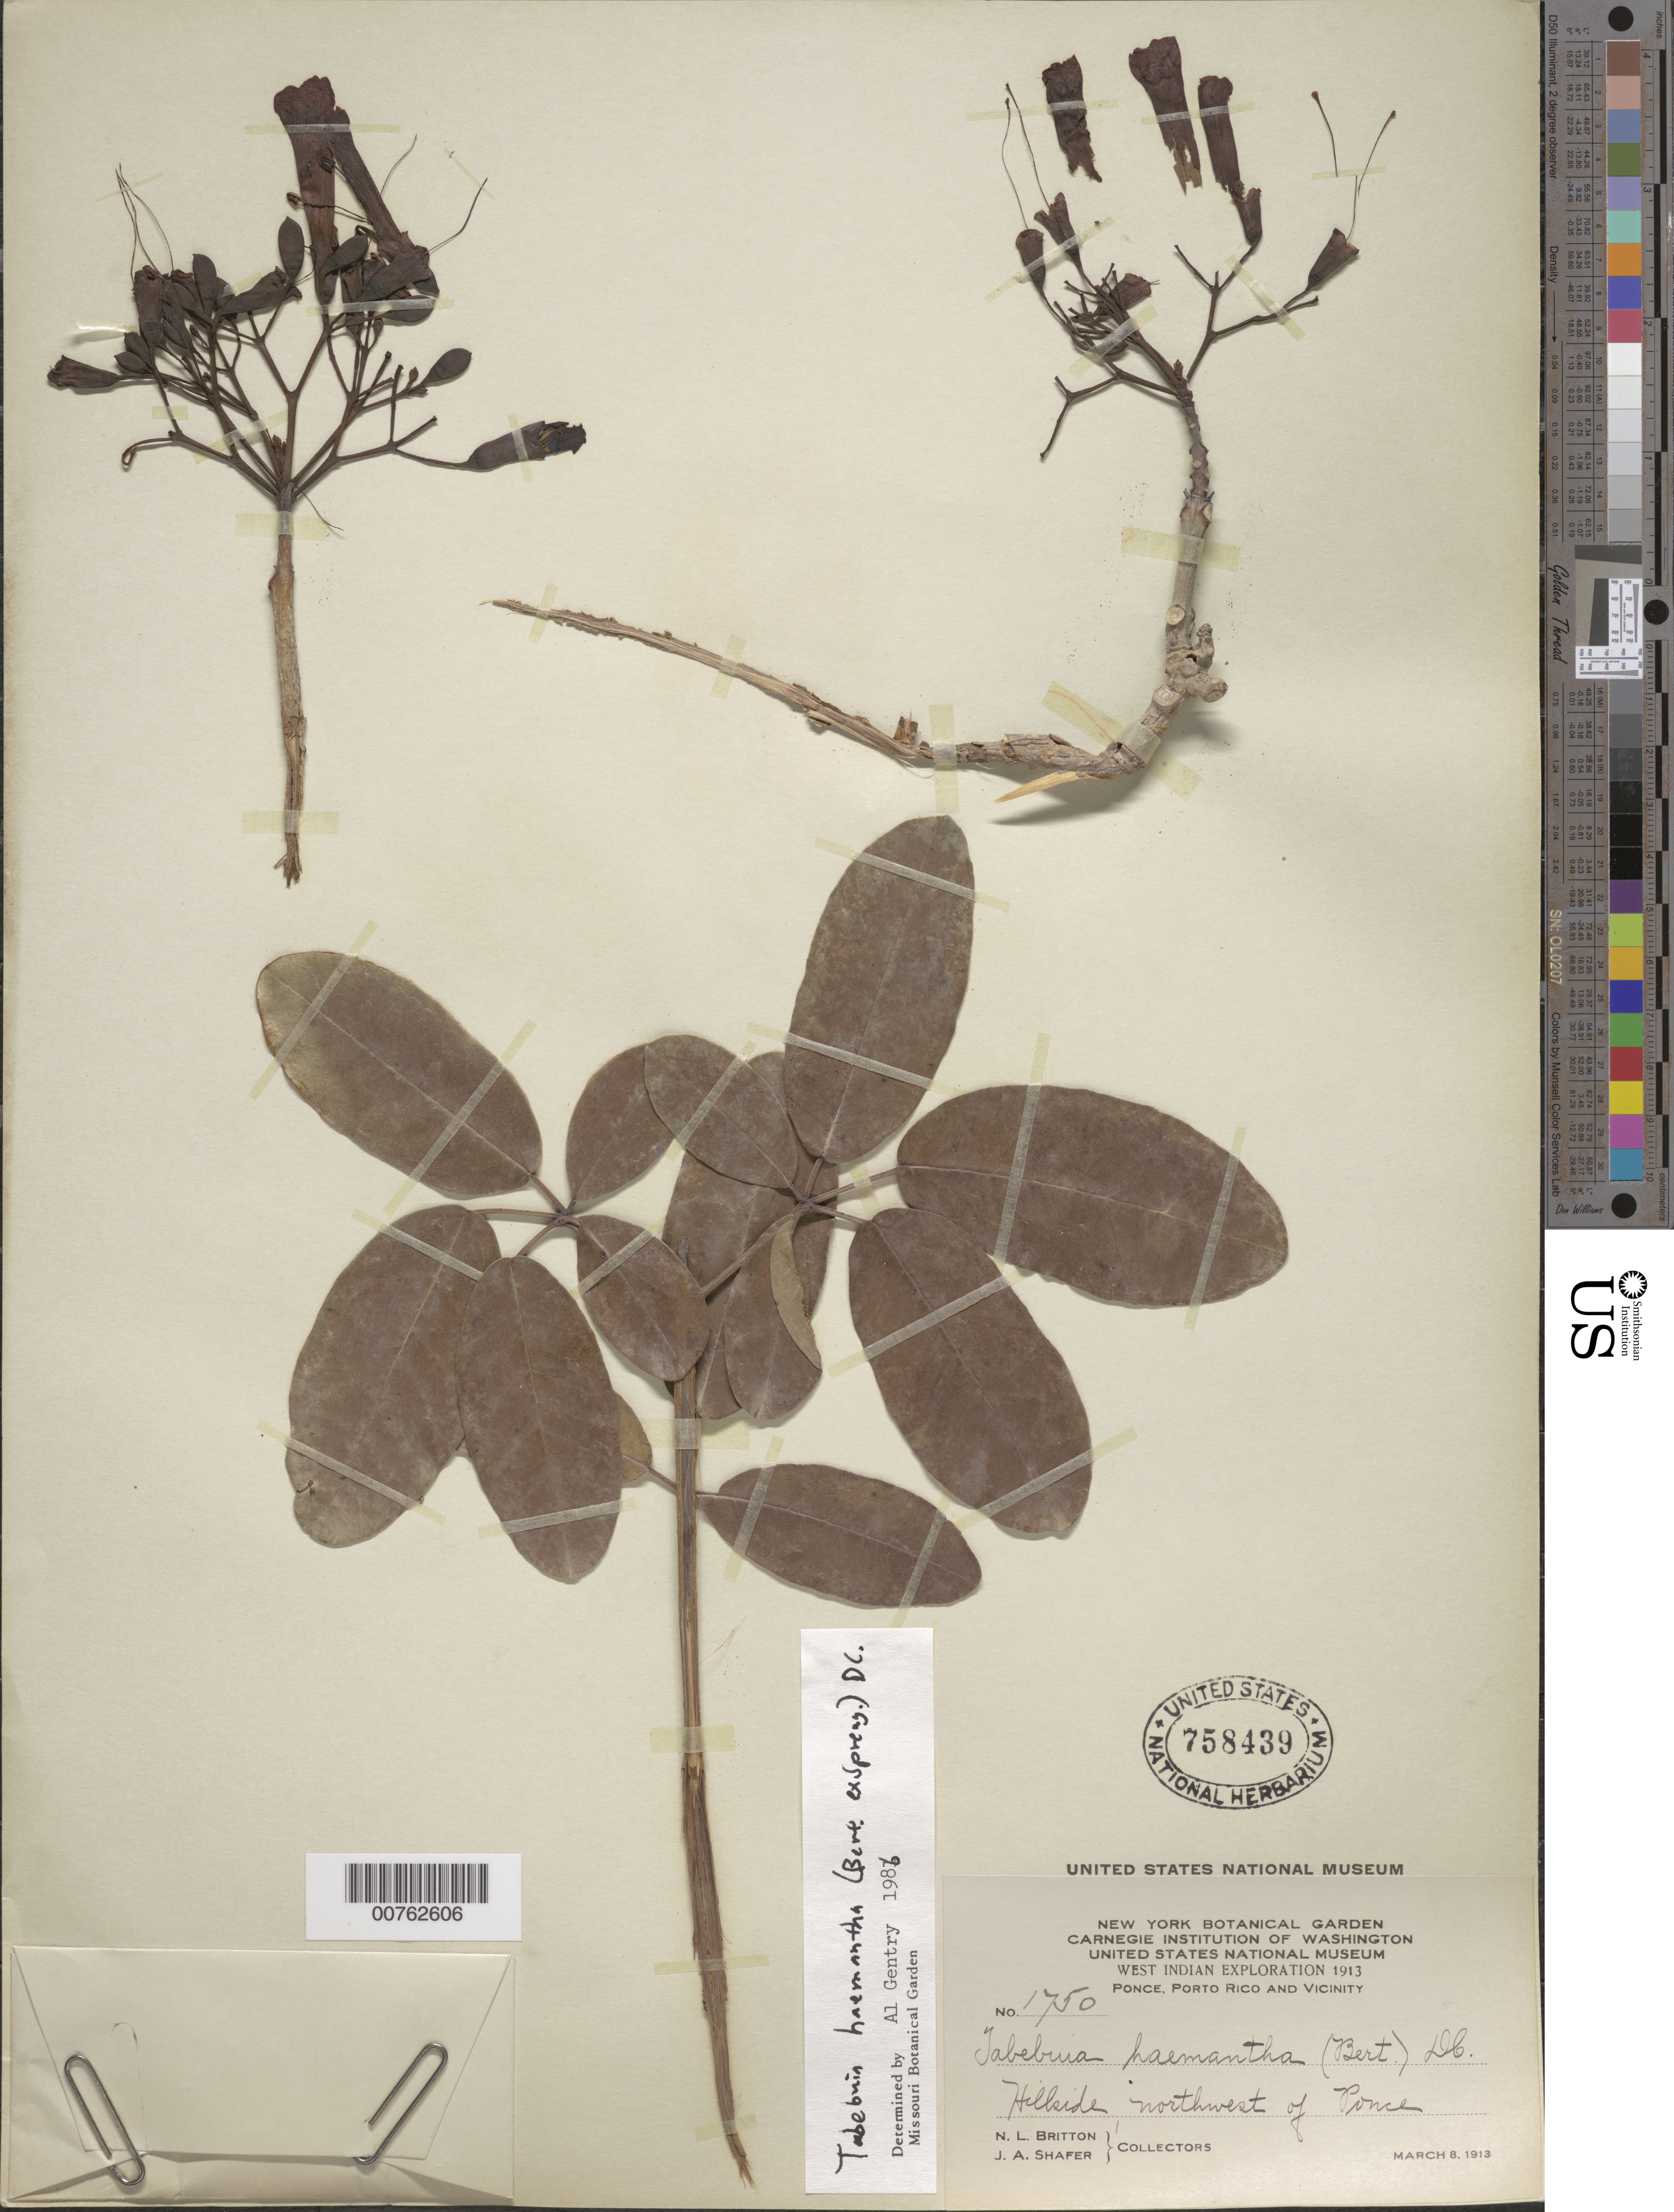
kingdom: Plantae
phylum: Tracheophyta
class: Magnoliopsida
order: Lamiales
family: Bignoniaceae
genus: Tabebuia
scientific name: Tabebuia haemantha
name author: (Bertero ex Spreng.) DC.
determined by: Gentry, A. H.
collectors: N. Britton & J. A. Shafer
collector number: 1750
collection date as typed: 08 Mar 1913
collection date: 1913-03-08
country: Puerto Rico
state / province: Ponce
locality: Ponce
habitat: Hillside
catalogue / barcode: US 758439